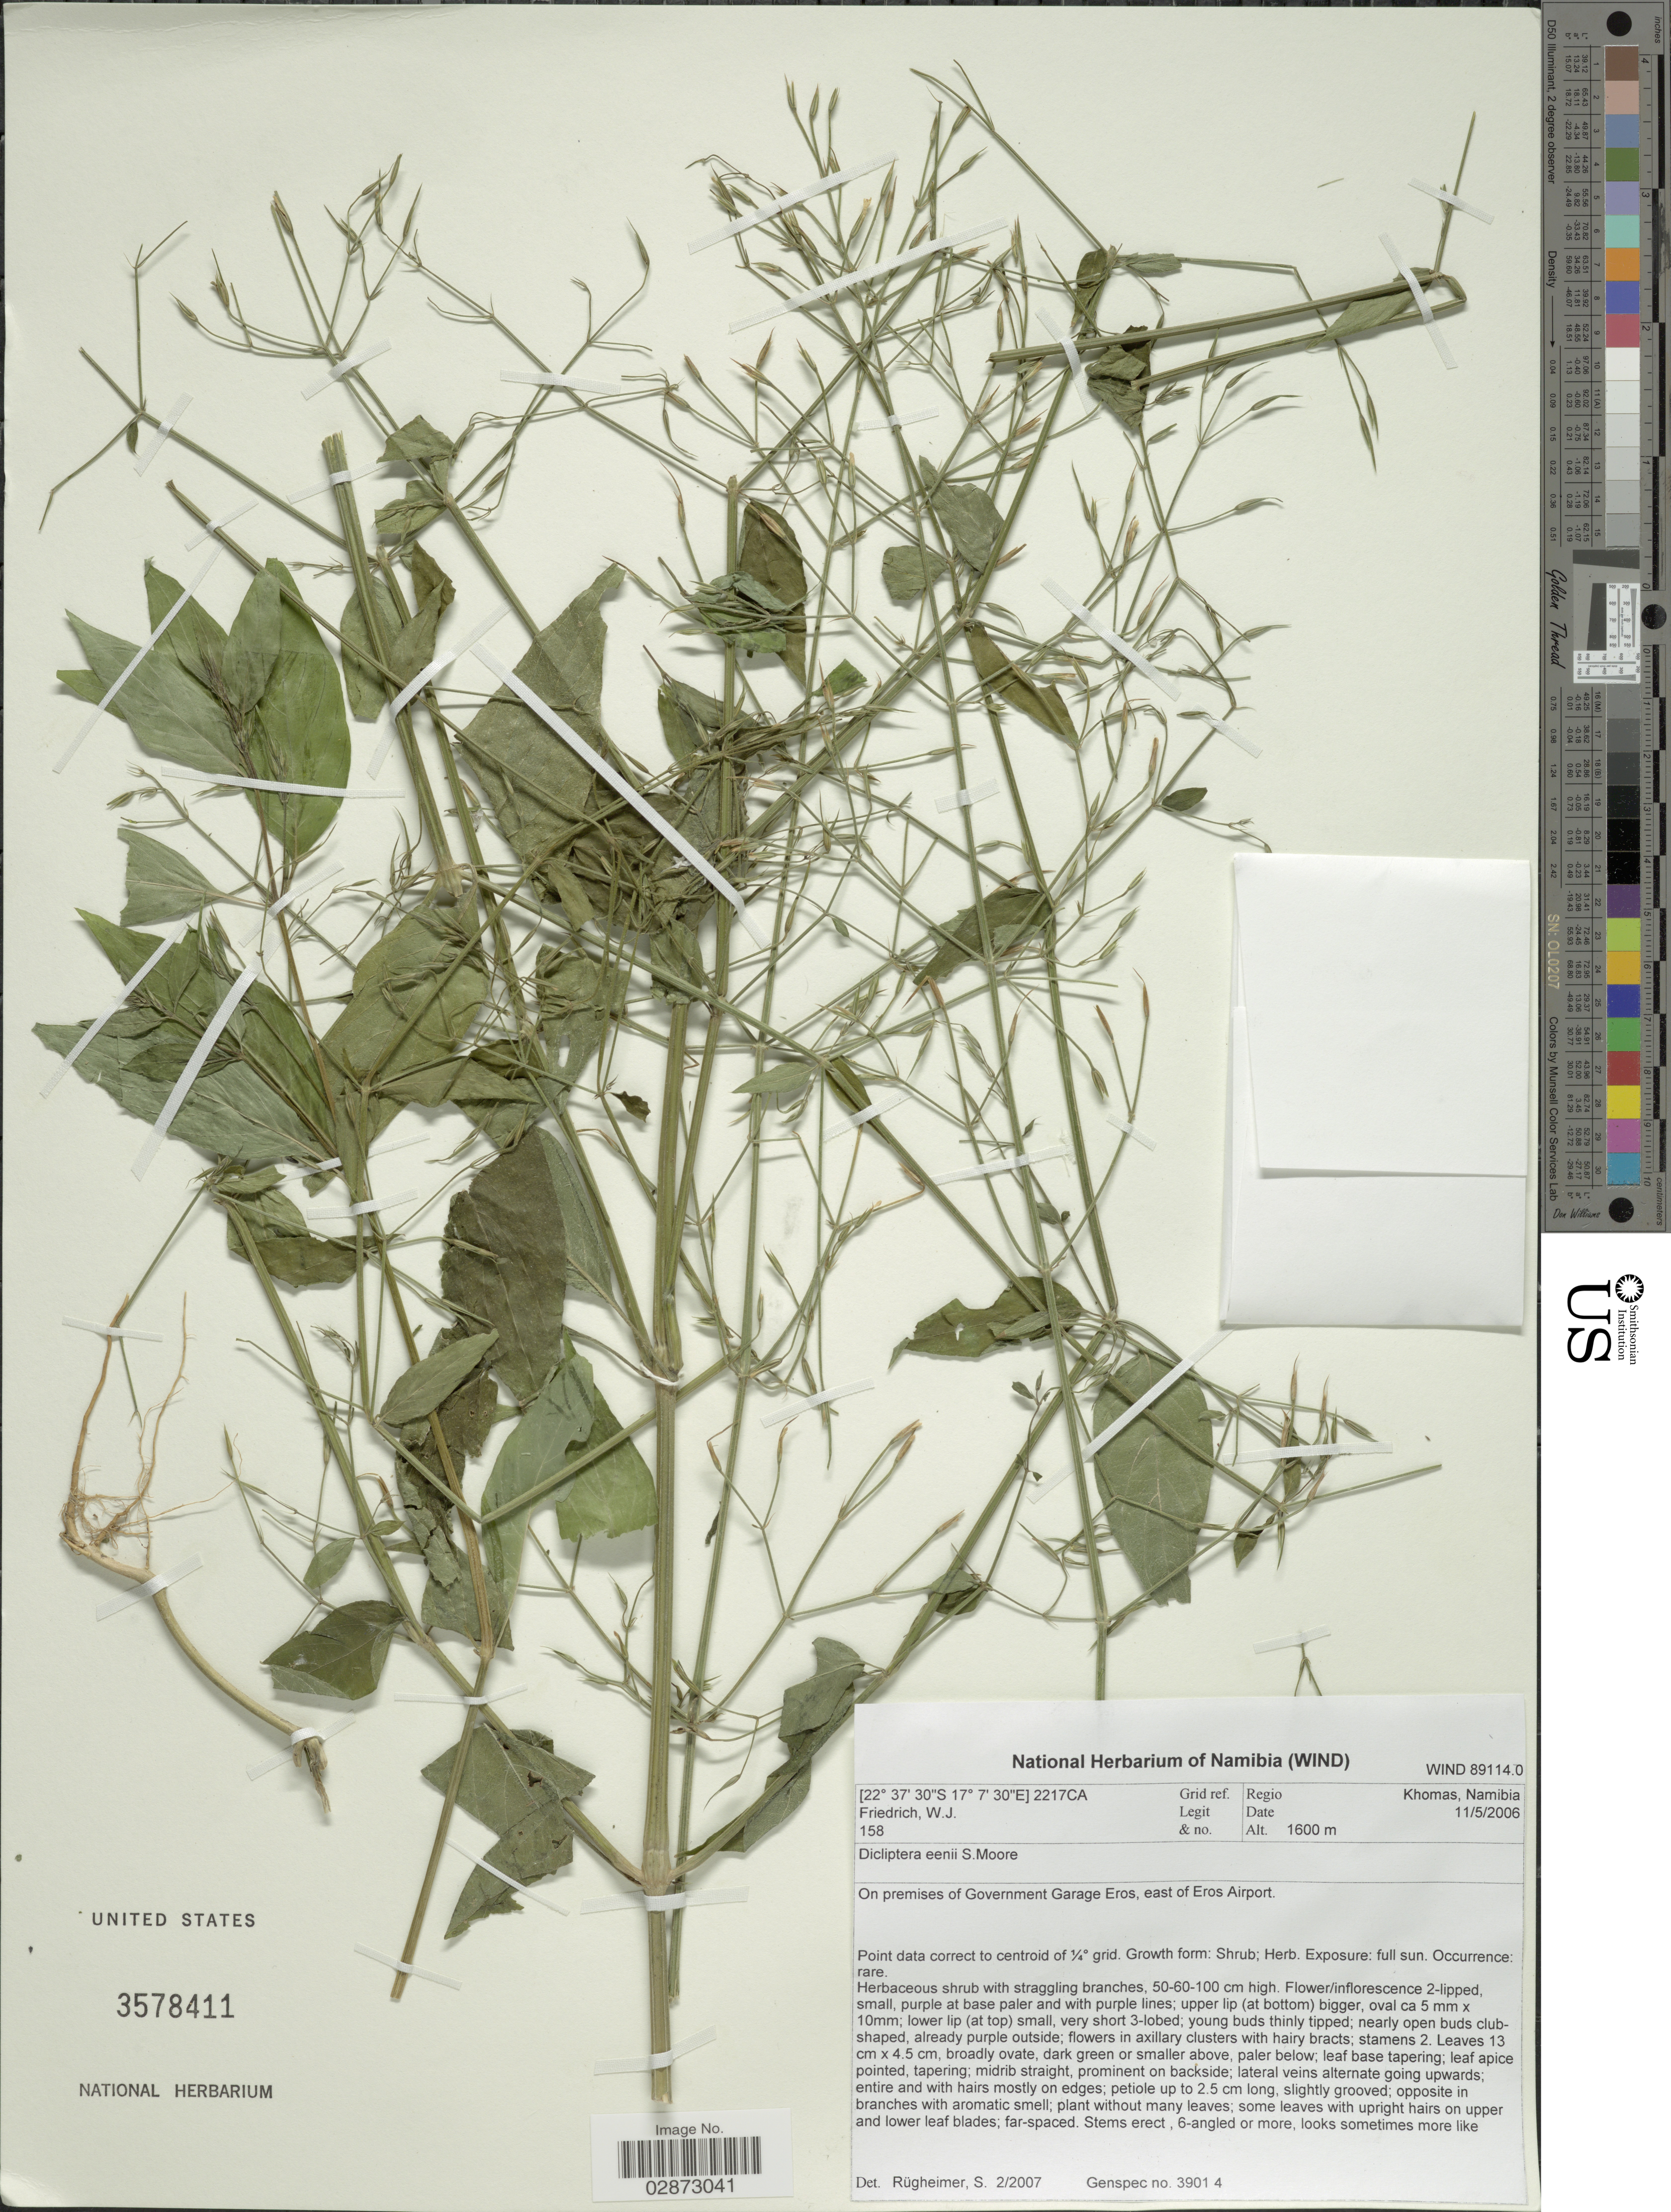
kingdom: Plantae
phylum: Tracheophyta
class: Magnoliopsida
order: Lamiales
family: Acanthaceae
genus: Dicliptera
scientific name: Dicliptera eenii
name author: S. Moore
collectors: W. Friedrich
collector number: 158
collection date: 2006-05-11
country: Namibia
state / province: Khomas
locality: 2217CA Grid ref. Regio Khomas. On premises of Government Garage Eros, east of Eros Airport.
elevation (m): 1600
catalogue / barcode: US 3578411